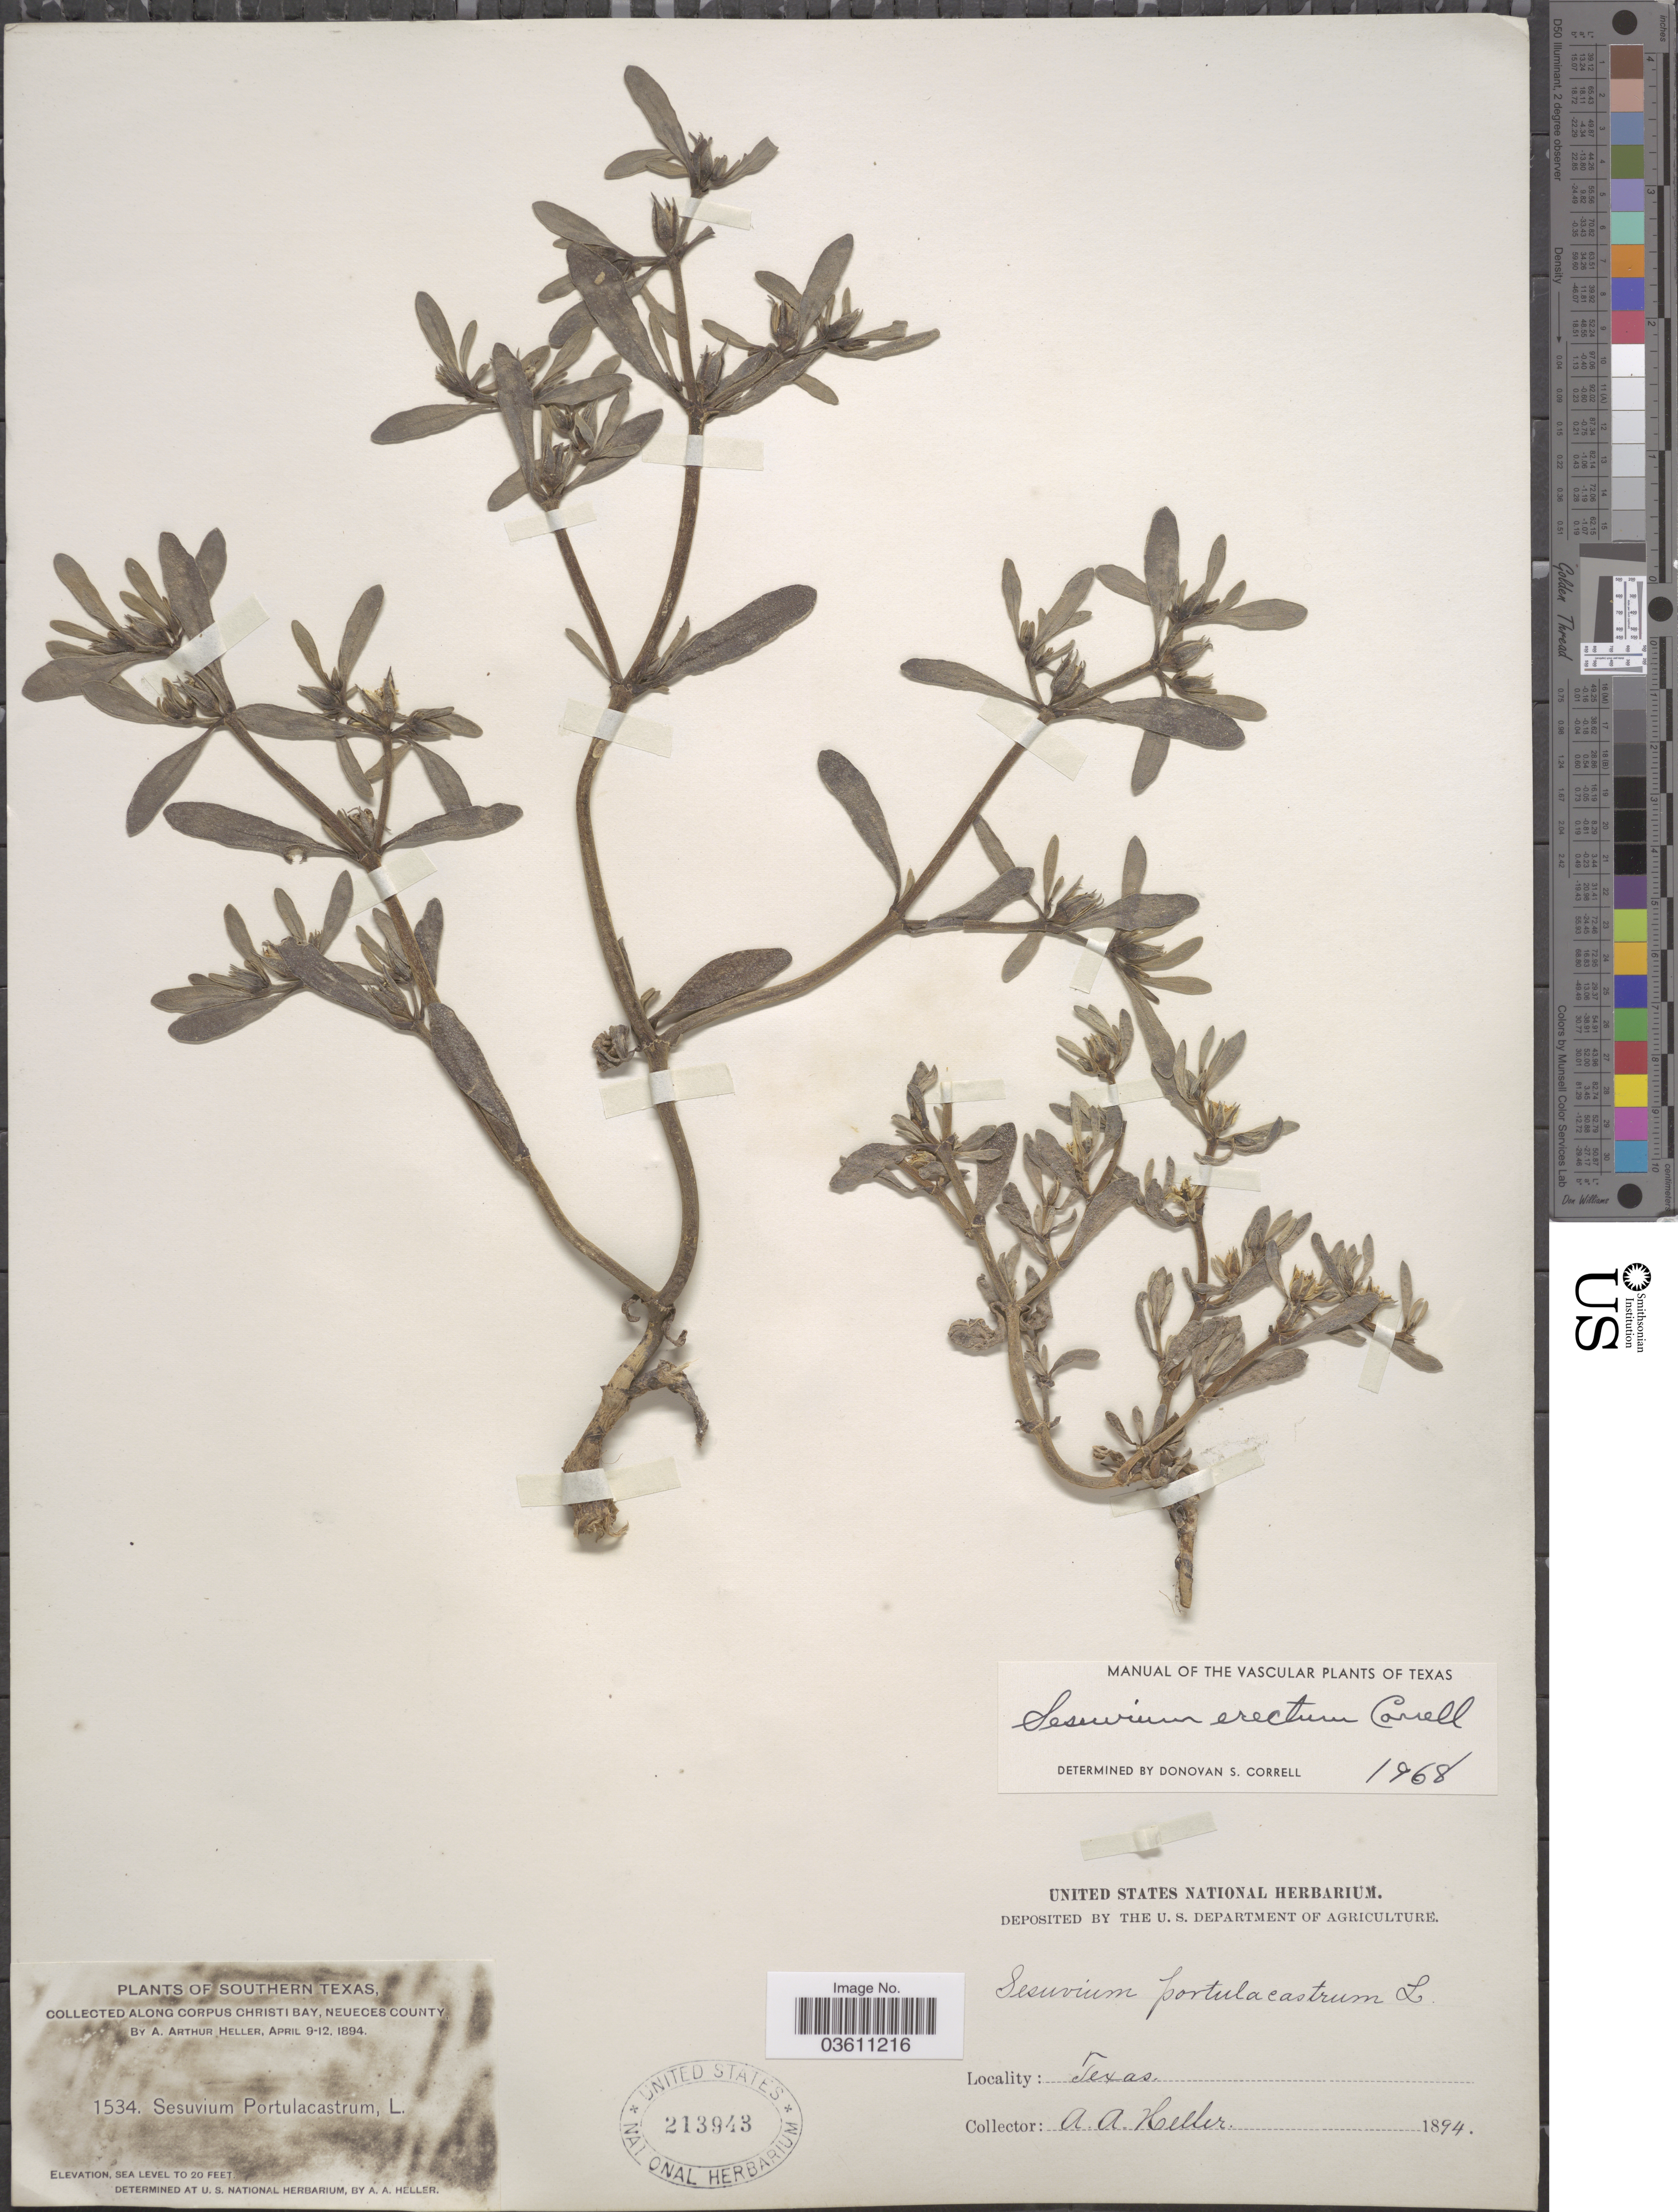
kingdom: Plantae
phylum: Tracheophyta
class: Magnoliopsida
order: Caryophyllales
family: Aizoaceae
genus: Sesuvium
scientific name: Sesuvium revolutifolium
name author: Ortega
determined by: Strong, Mark T., (BOT), Smithsonian Institution - National Museum of Natural History (UNITED STATES)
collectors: A. A. Heller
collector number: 1534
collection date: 1894-04-09/1894-04-12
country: United States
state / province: Texas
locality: Southern Texas. Along Corpus Christi Bay, Neueces County.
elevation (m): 0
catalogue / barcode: US 213943